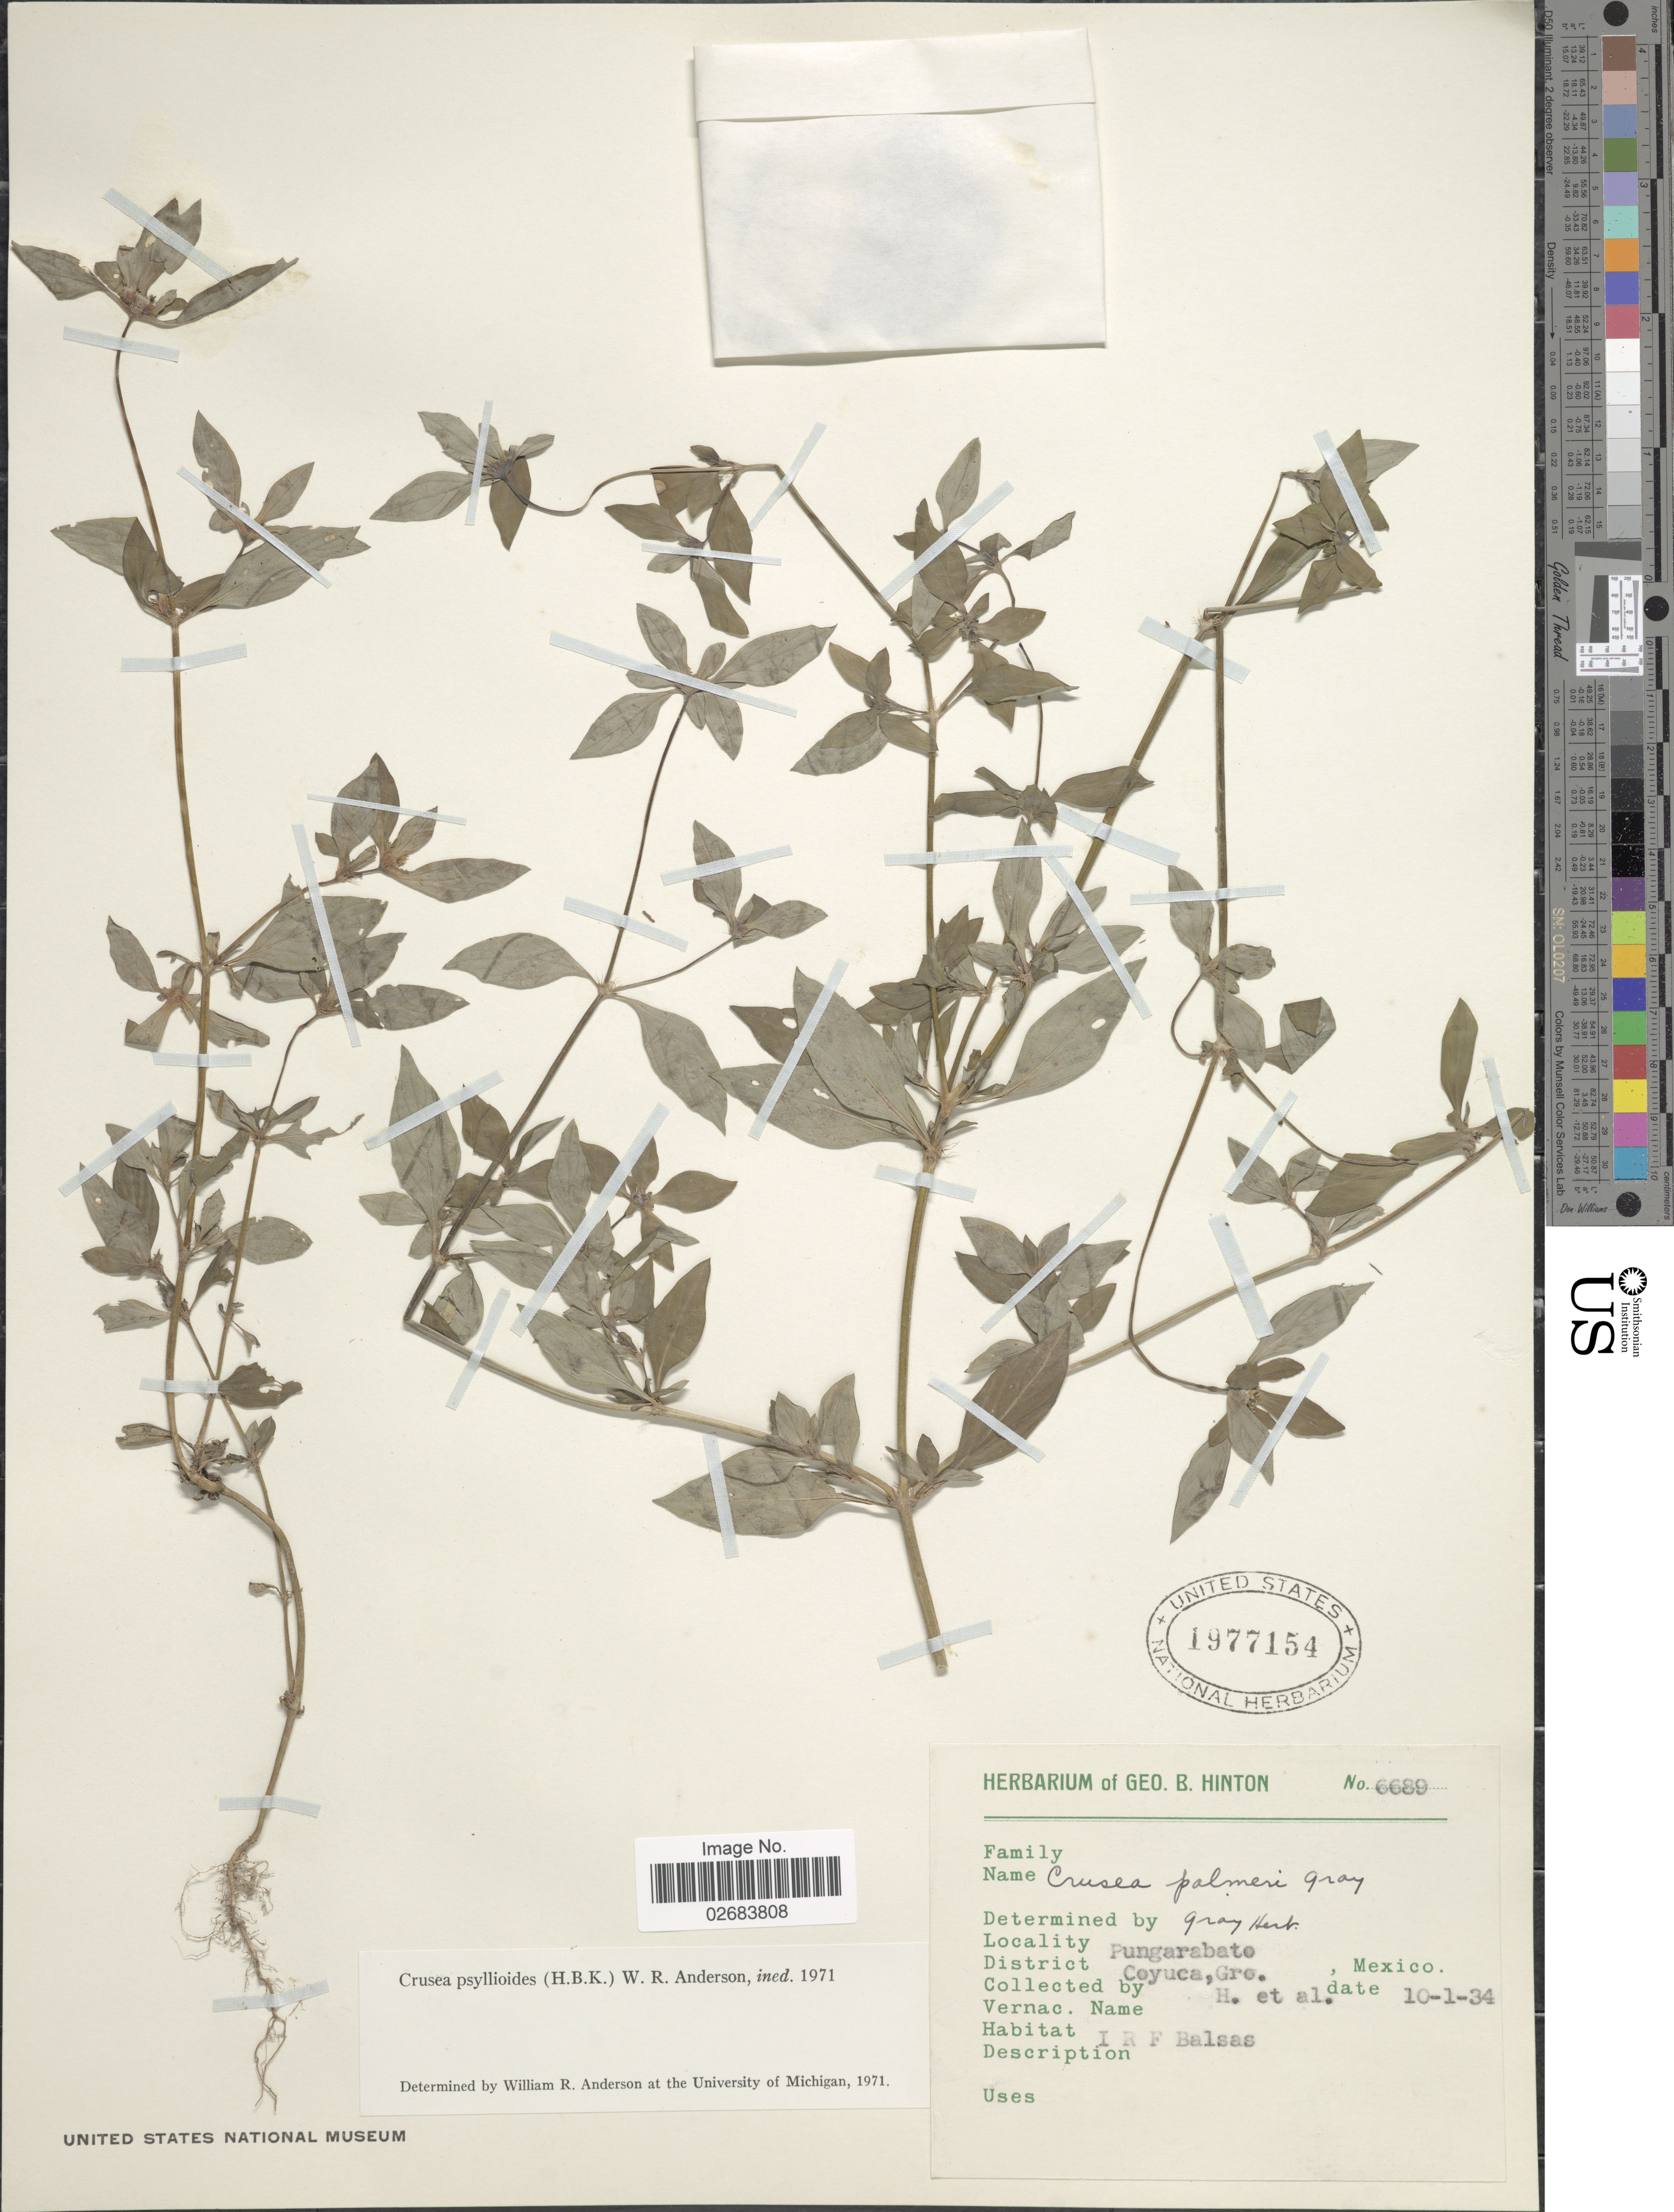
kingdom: Plantae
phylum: Tracheophyta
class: Magnoliopsida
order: Gentianales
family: Rubiaceae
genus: Crusea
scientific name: Crusea psyllioides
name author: (Kunth) W.R. Anderson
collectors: G. B. Hinton & et al.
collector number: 6689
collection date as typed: Transcribed d/m/y: 1/10/34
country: Mexico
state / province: Guerrero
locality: Pungarabato. District Coyuca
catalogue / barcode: US 1977154